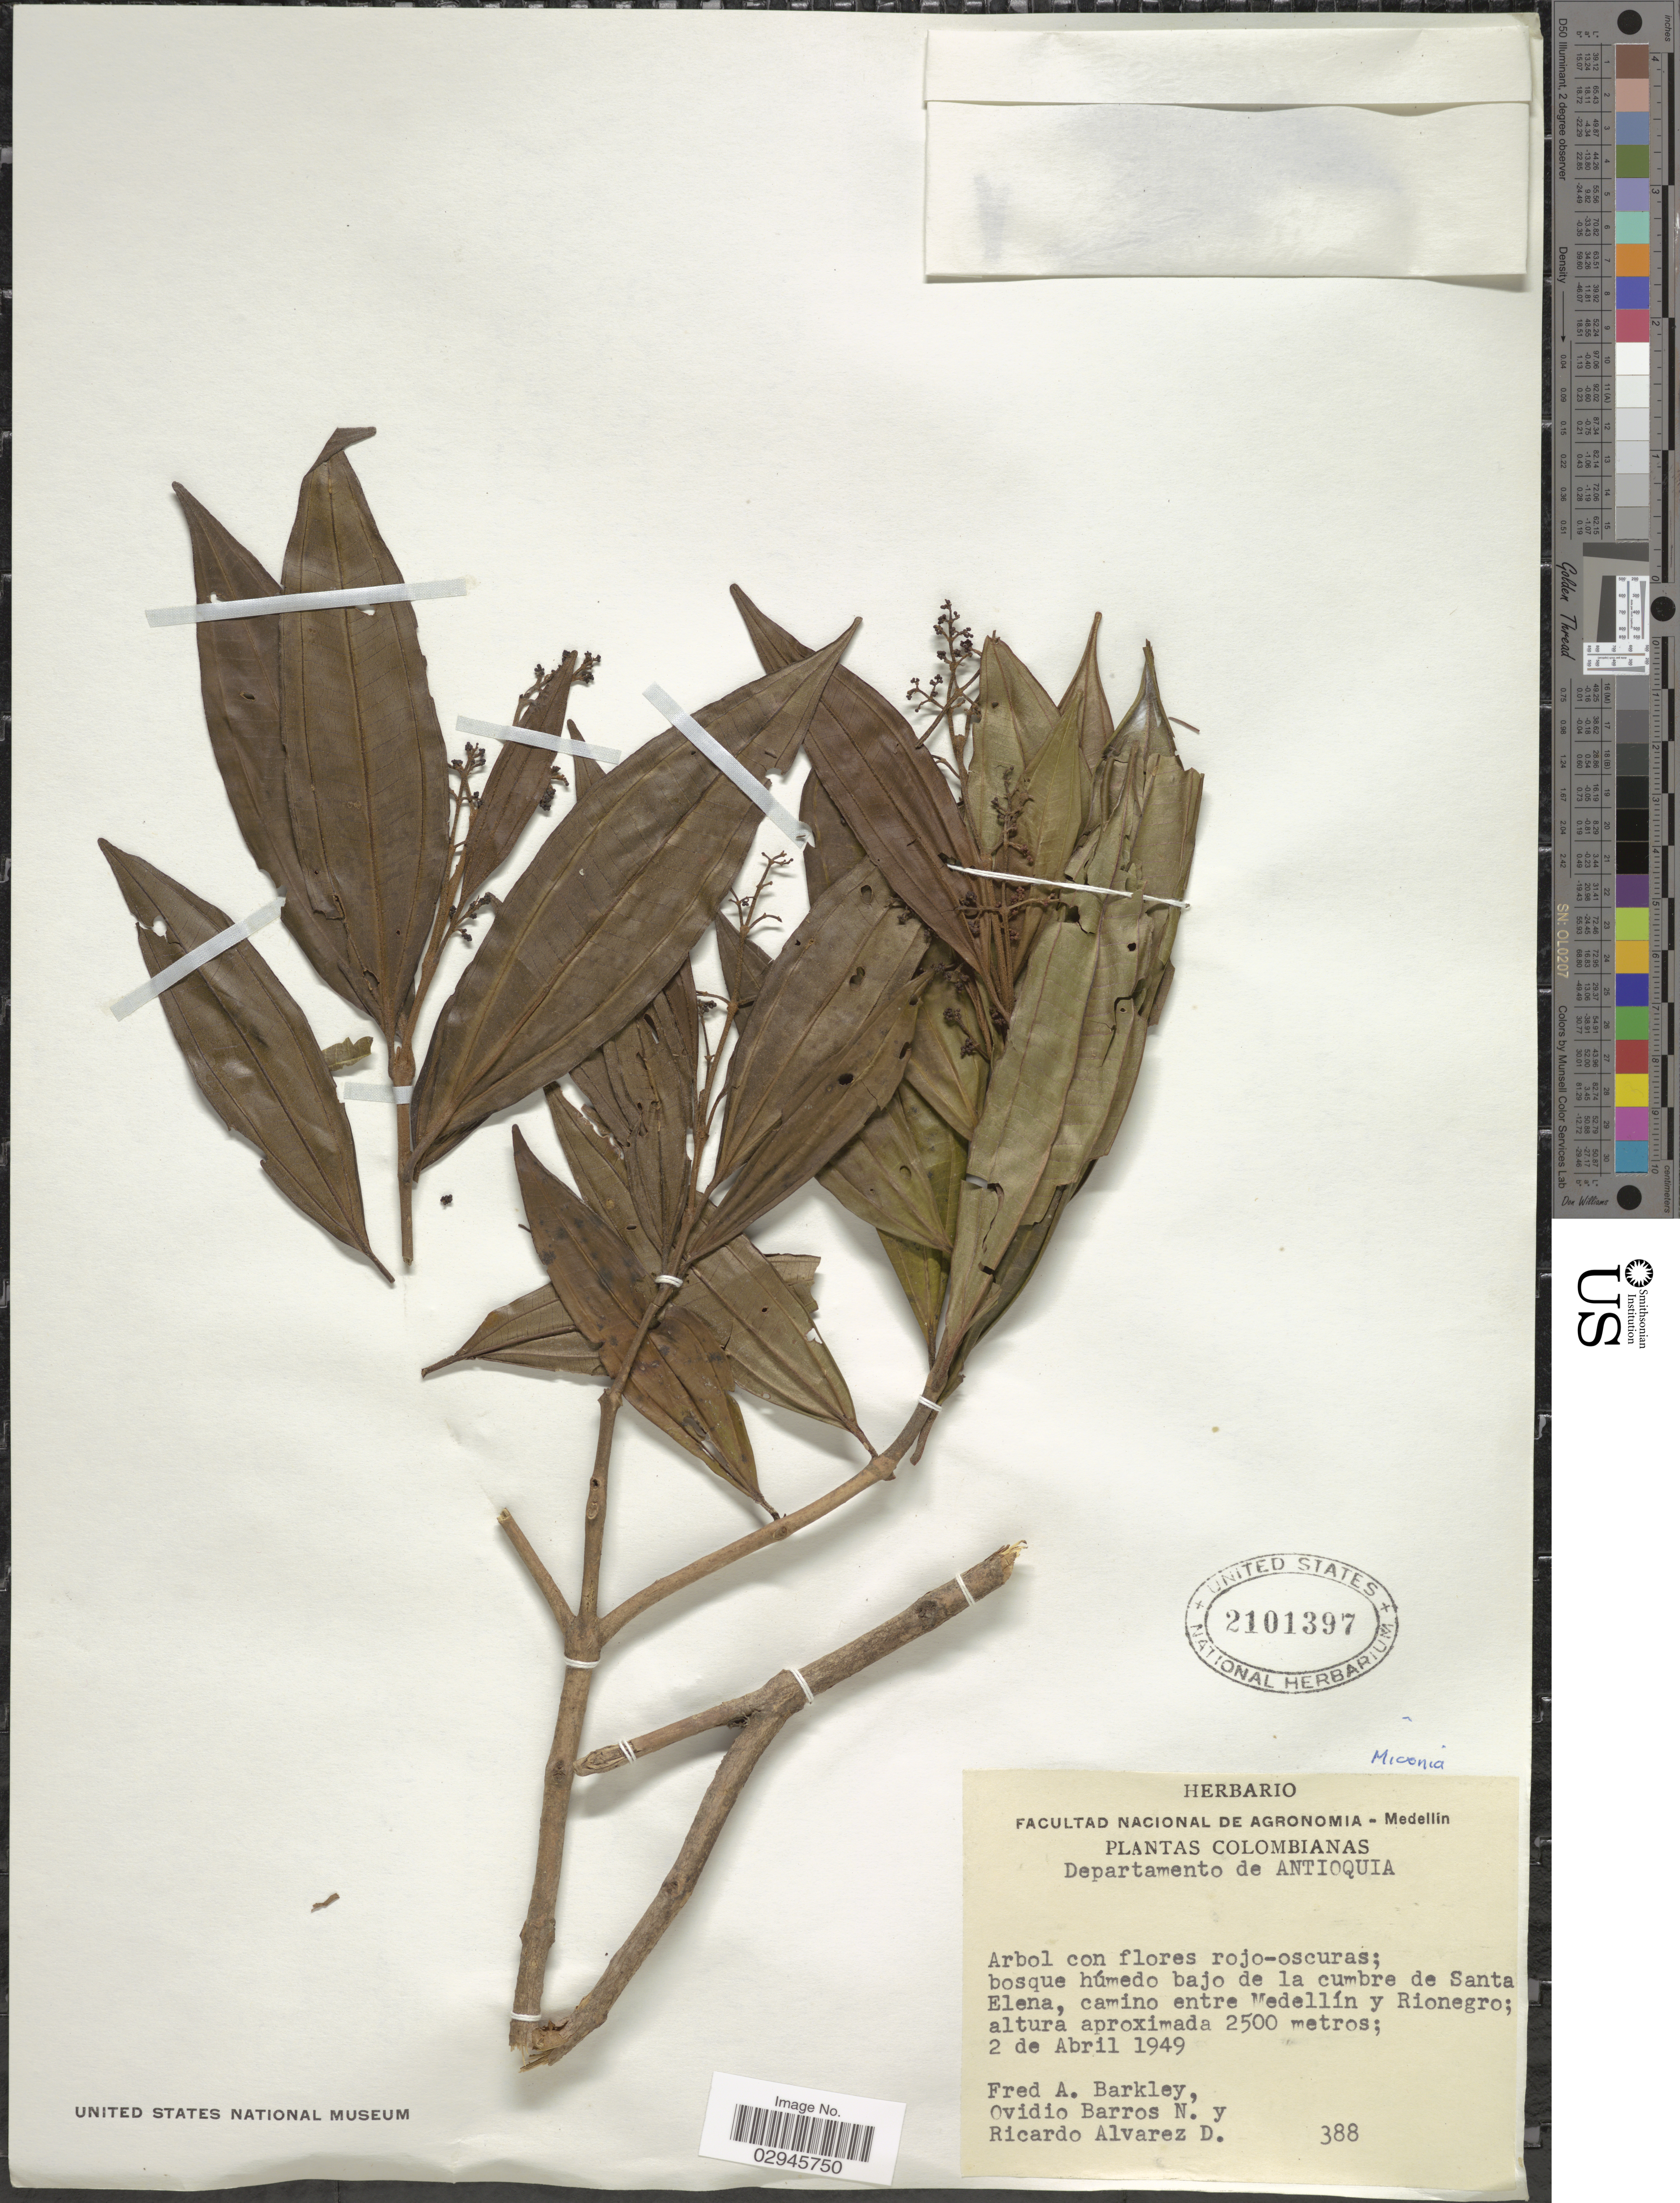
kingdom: Plantae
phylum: Tracheophyta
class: Magnoliopsida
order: Myrtales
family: Melastomataceae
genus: Miconia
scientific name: Miconia sp.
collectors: F. A. Barkley, O. Barros N. & R. Álvarez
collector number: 388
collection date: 1949-04-02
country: Colombia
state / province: Antioquia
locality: Departamento de Antioquia. Bajo de la cumbre de Santa Elena, camino entre Medellín y Rionegro.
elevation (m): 2500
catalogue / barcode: US 2101397